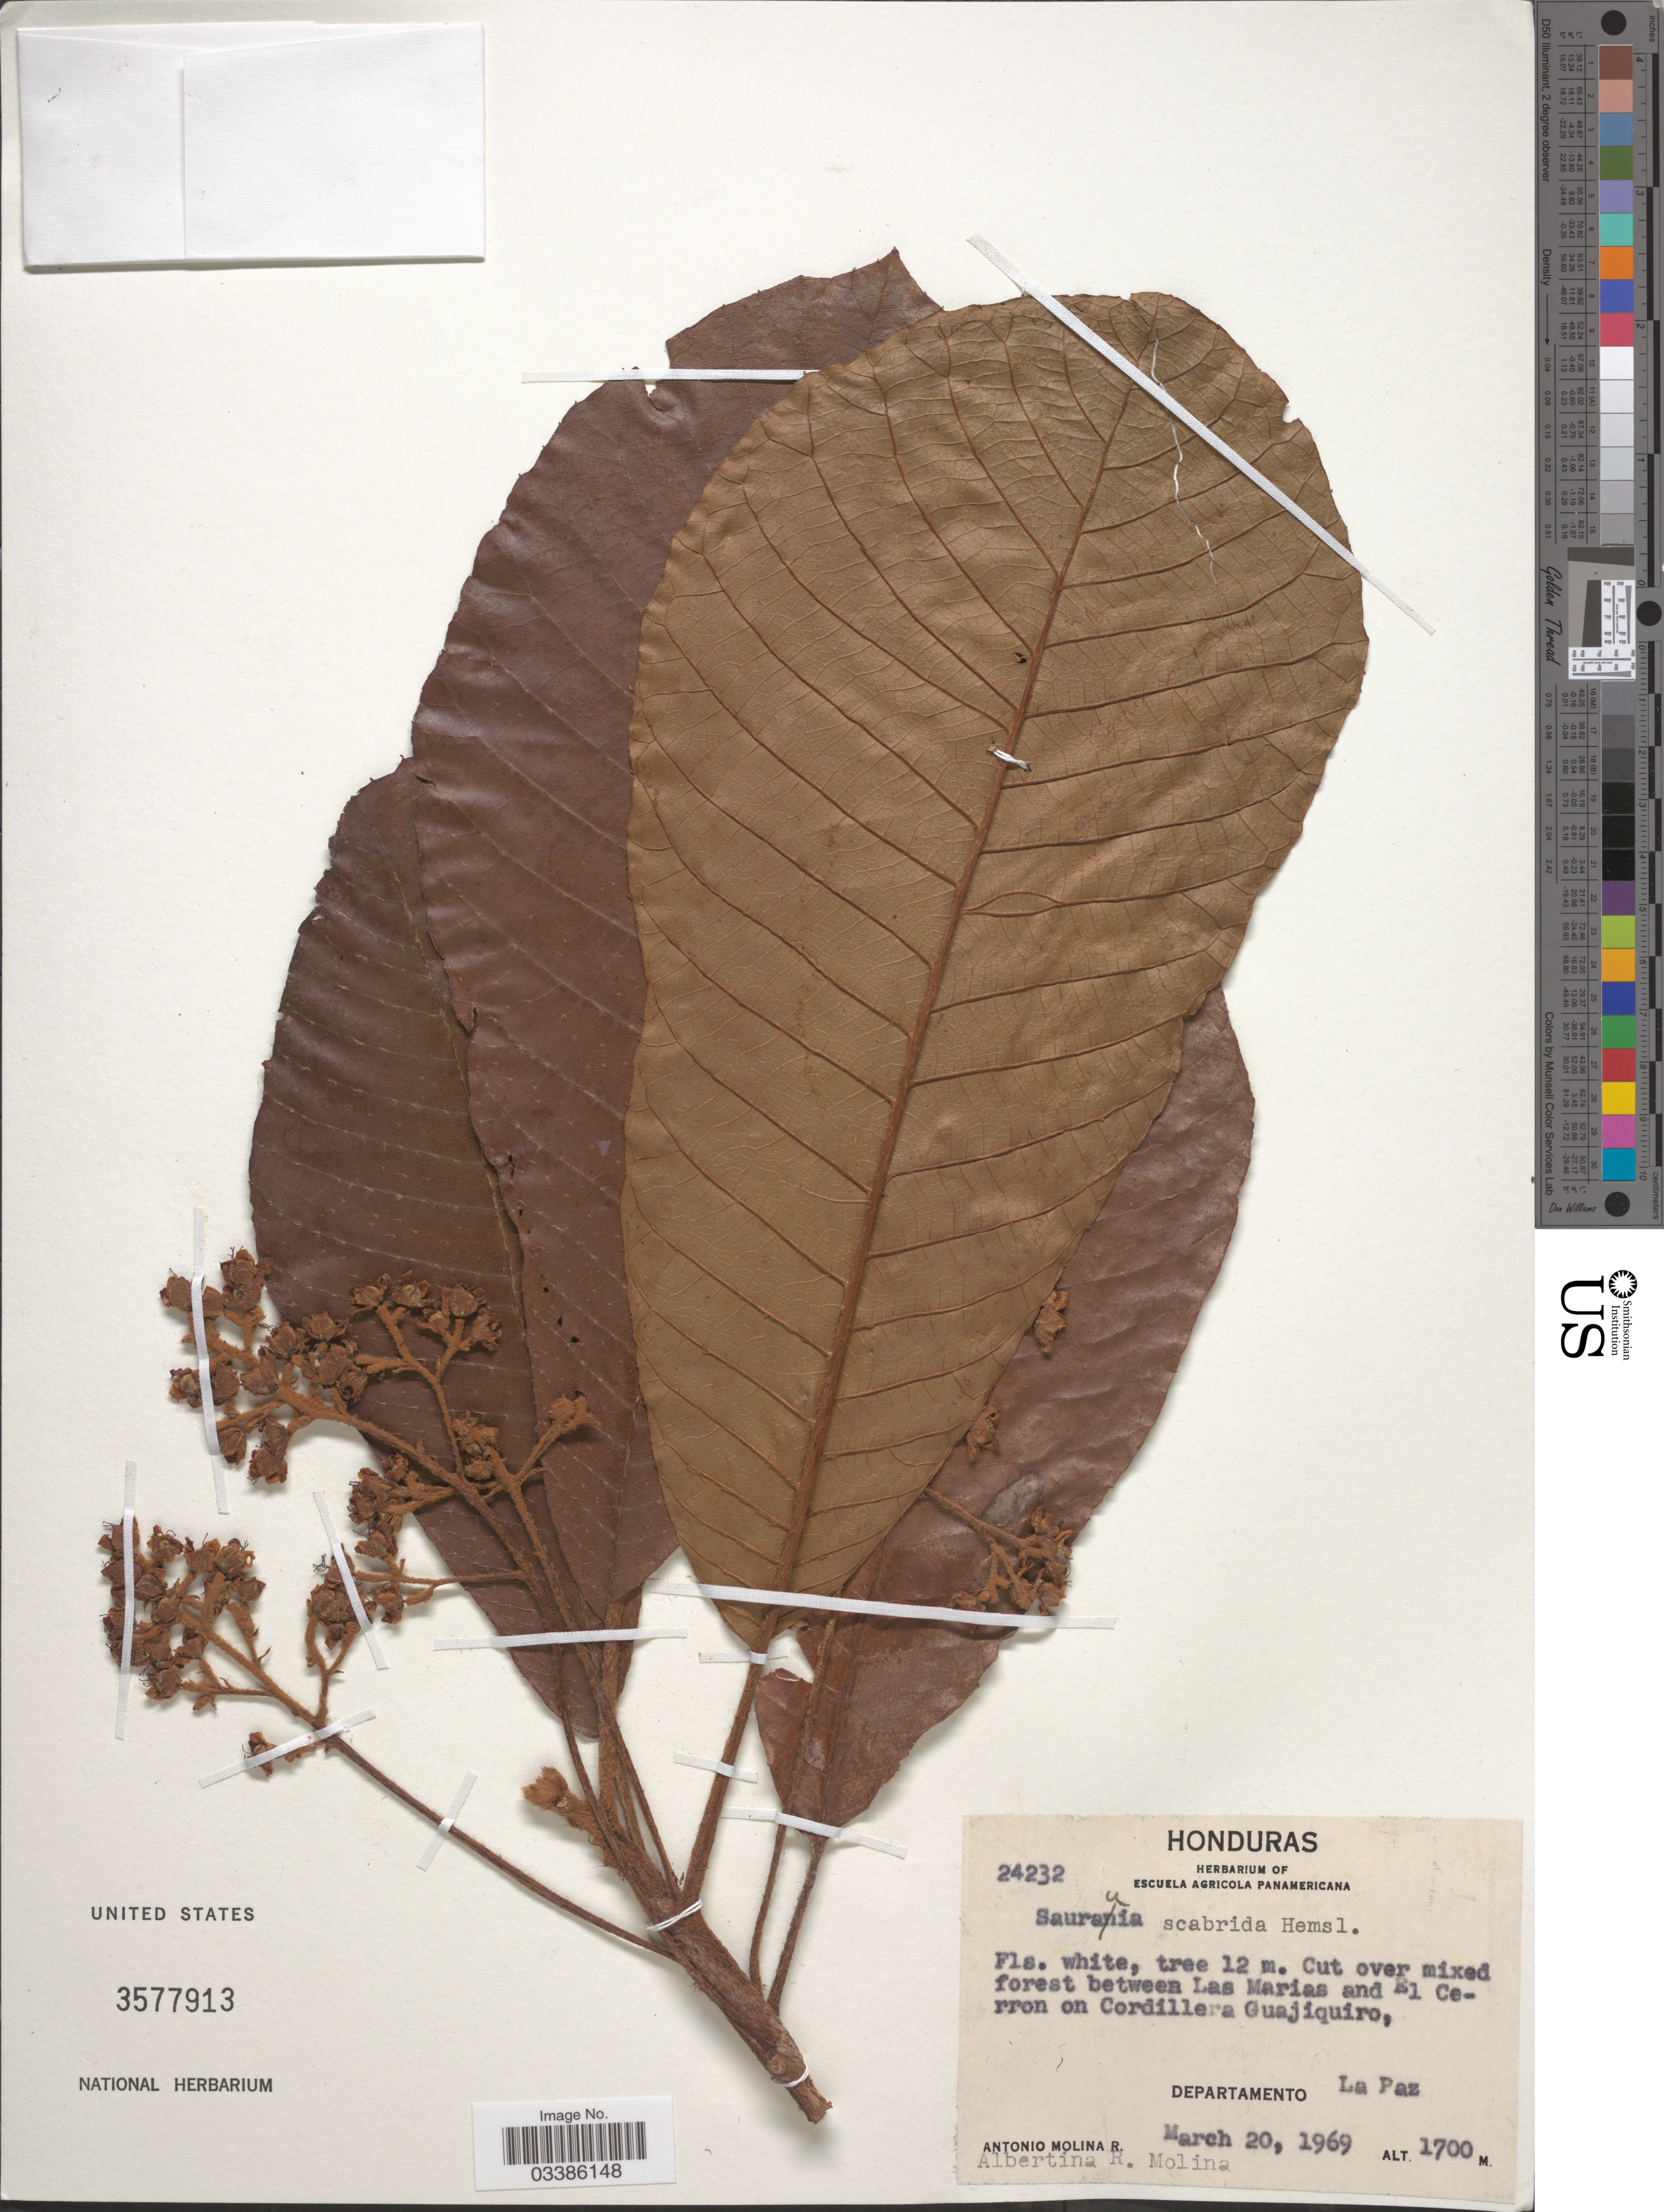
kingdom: Plantae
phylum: Tracheophyta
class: Magnoliopsida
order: Ericales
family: Actinidiaceae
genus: Saurauia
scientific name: Saurauia scabrida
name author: Hemsl.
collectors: A. Molina R. & A. R. Molina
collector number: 24232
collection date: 1969-03-20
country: Honduras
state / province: La Paz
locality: Cut over mixed forest between Las Marias and El Cerron on Cordillera Guajiquiro, Departamento La Paz.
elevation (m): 1700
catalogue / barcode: US 3577913